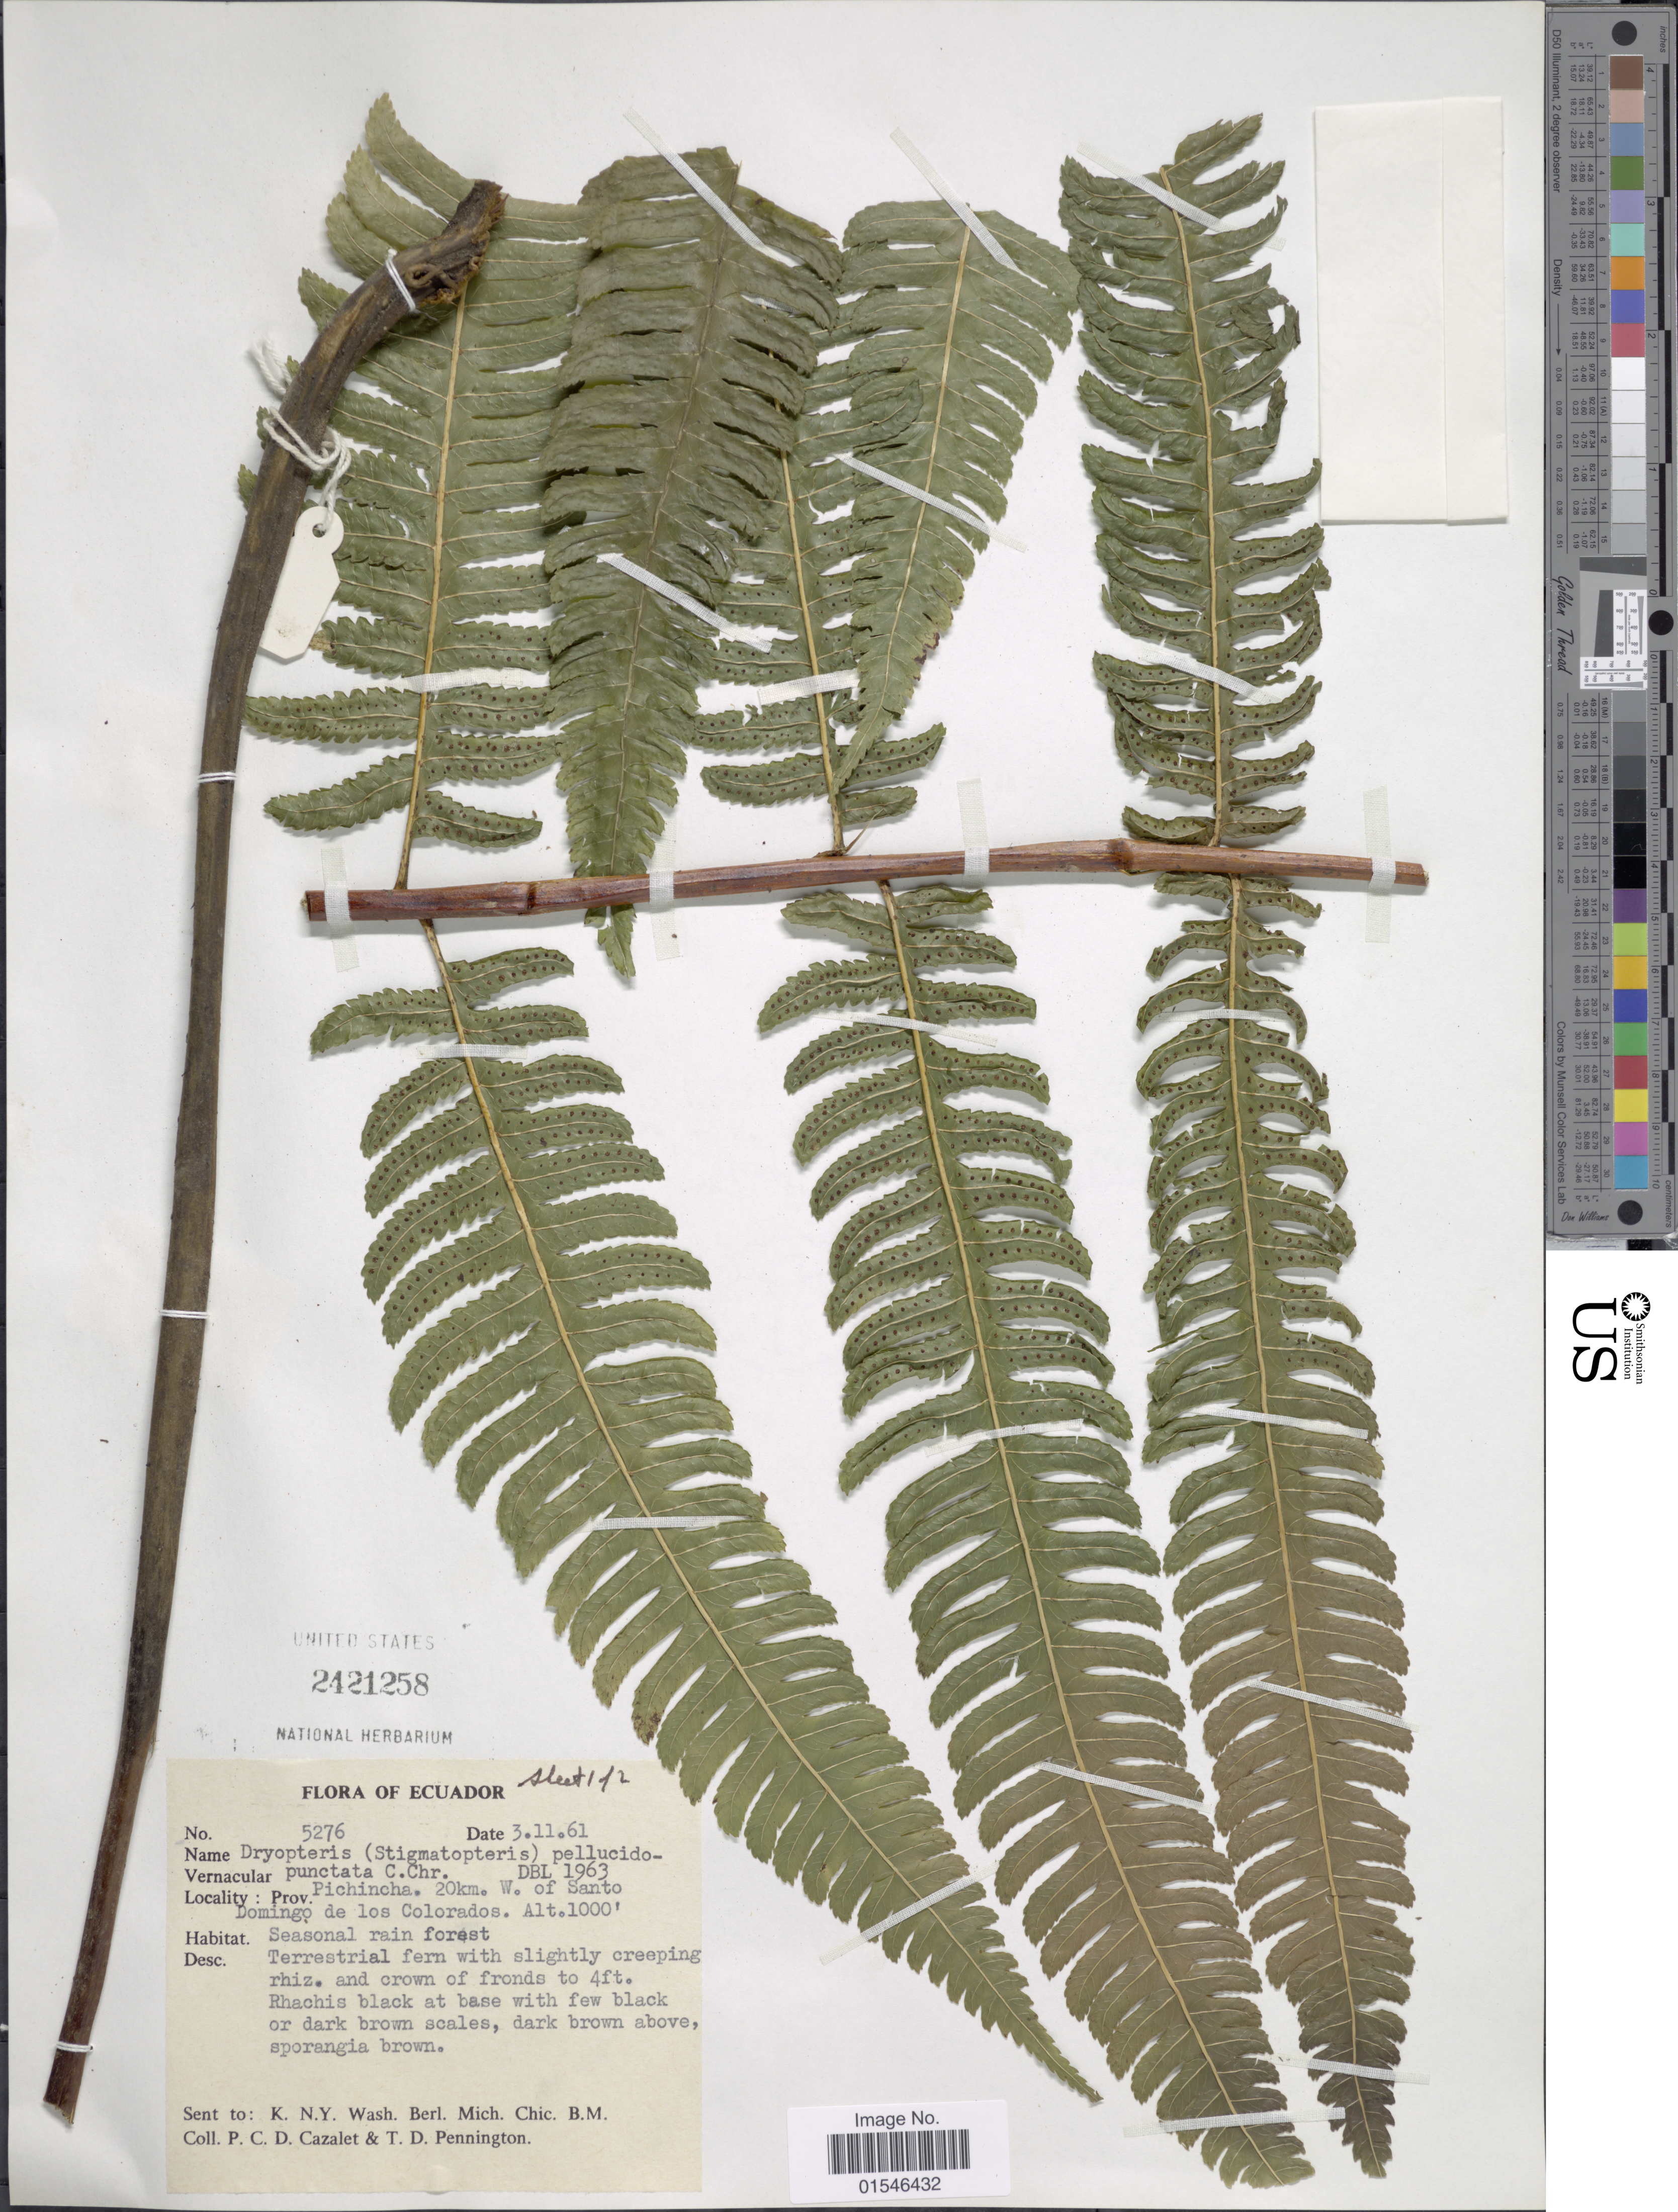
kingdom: Plantae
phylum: Tracheophyta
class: Polypodiopsida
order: Polypodiales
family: Dryopteridaceae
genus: Stigmatopteris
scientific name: Stigmatopteris ichtiosma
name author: (Sodiro) C. Chr.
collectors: P. C. D. Cazalet & T. D. Pennington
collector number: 5276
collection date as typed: Transcribed d/m/y: 3/11/61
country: Ecuador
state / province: Pichincha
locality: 20km. W. of Santo Domingo de los Colorados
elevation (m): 305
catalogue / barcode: US 2421258